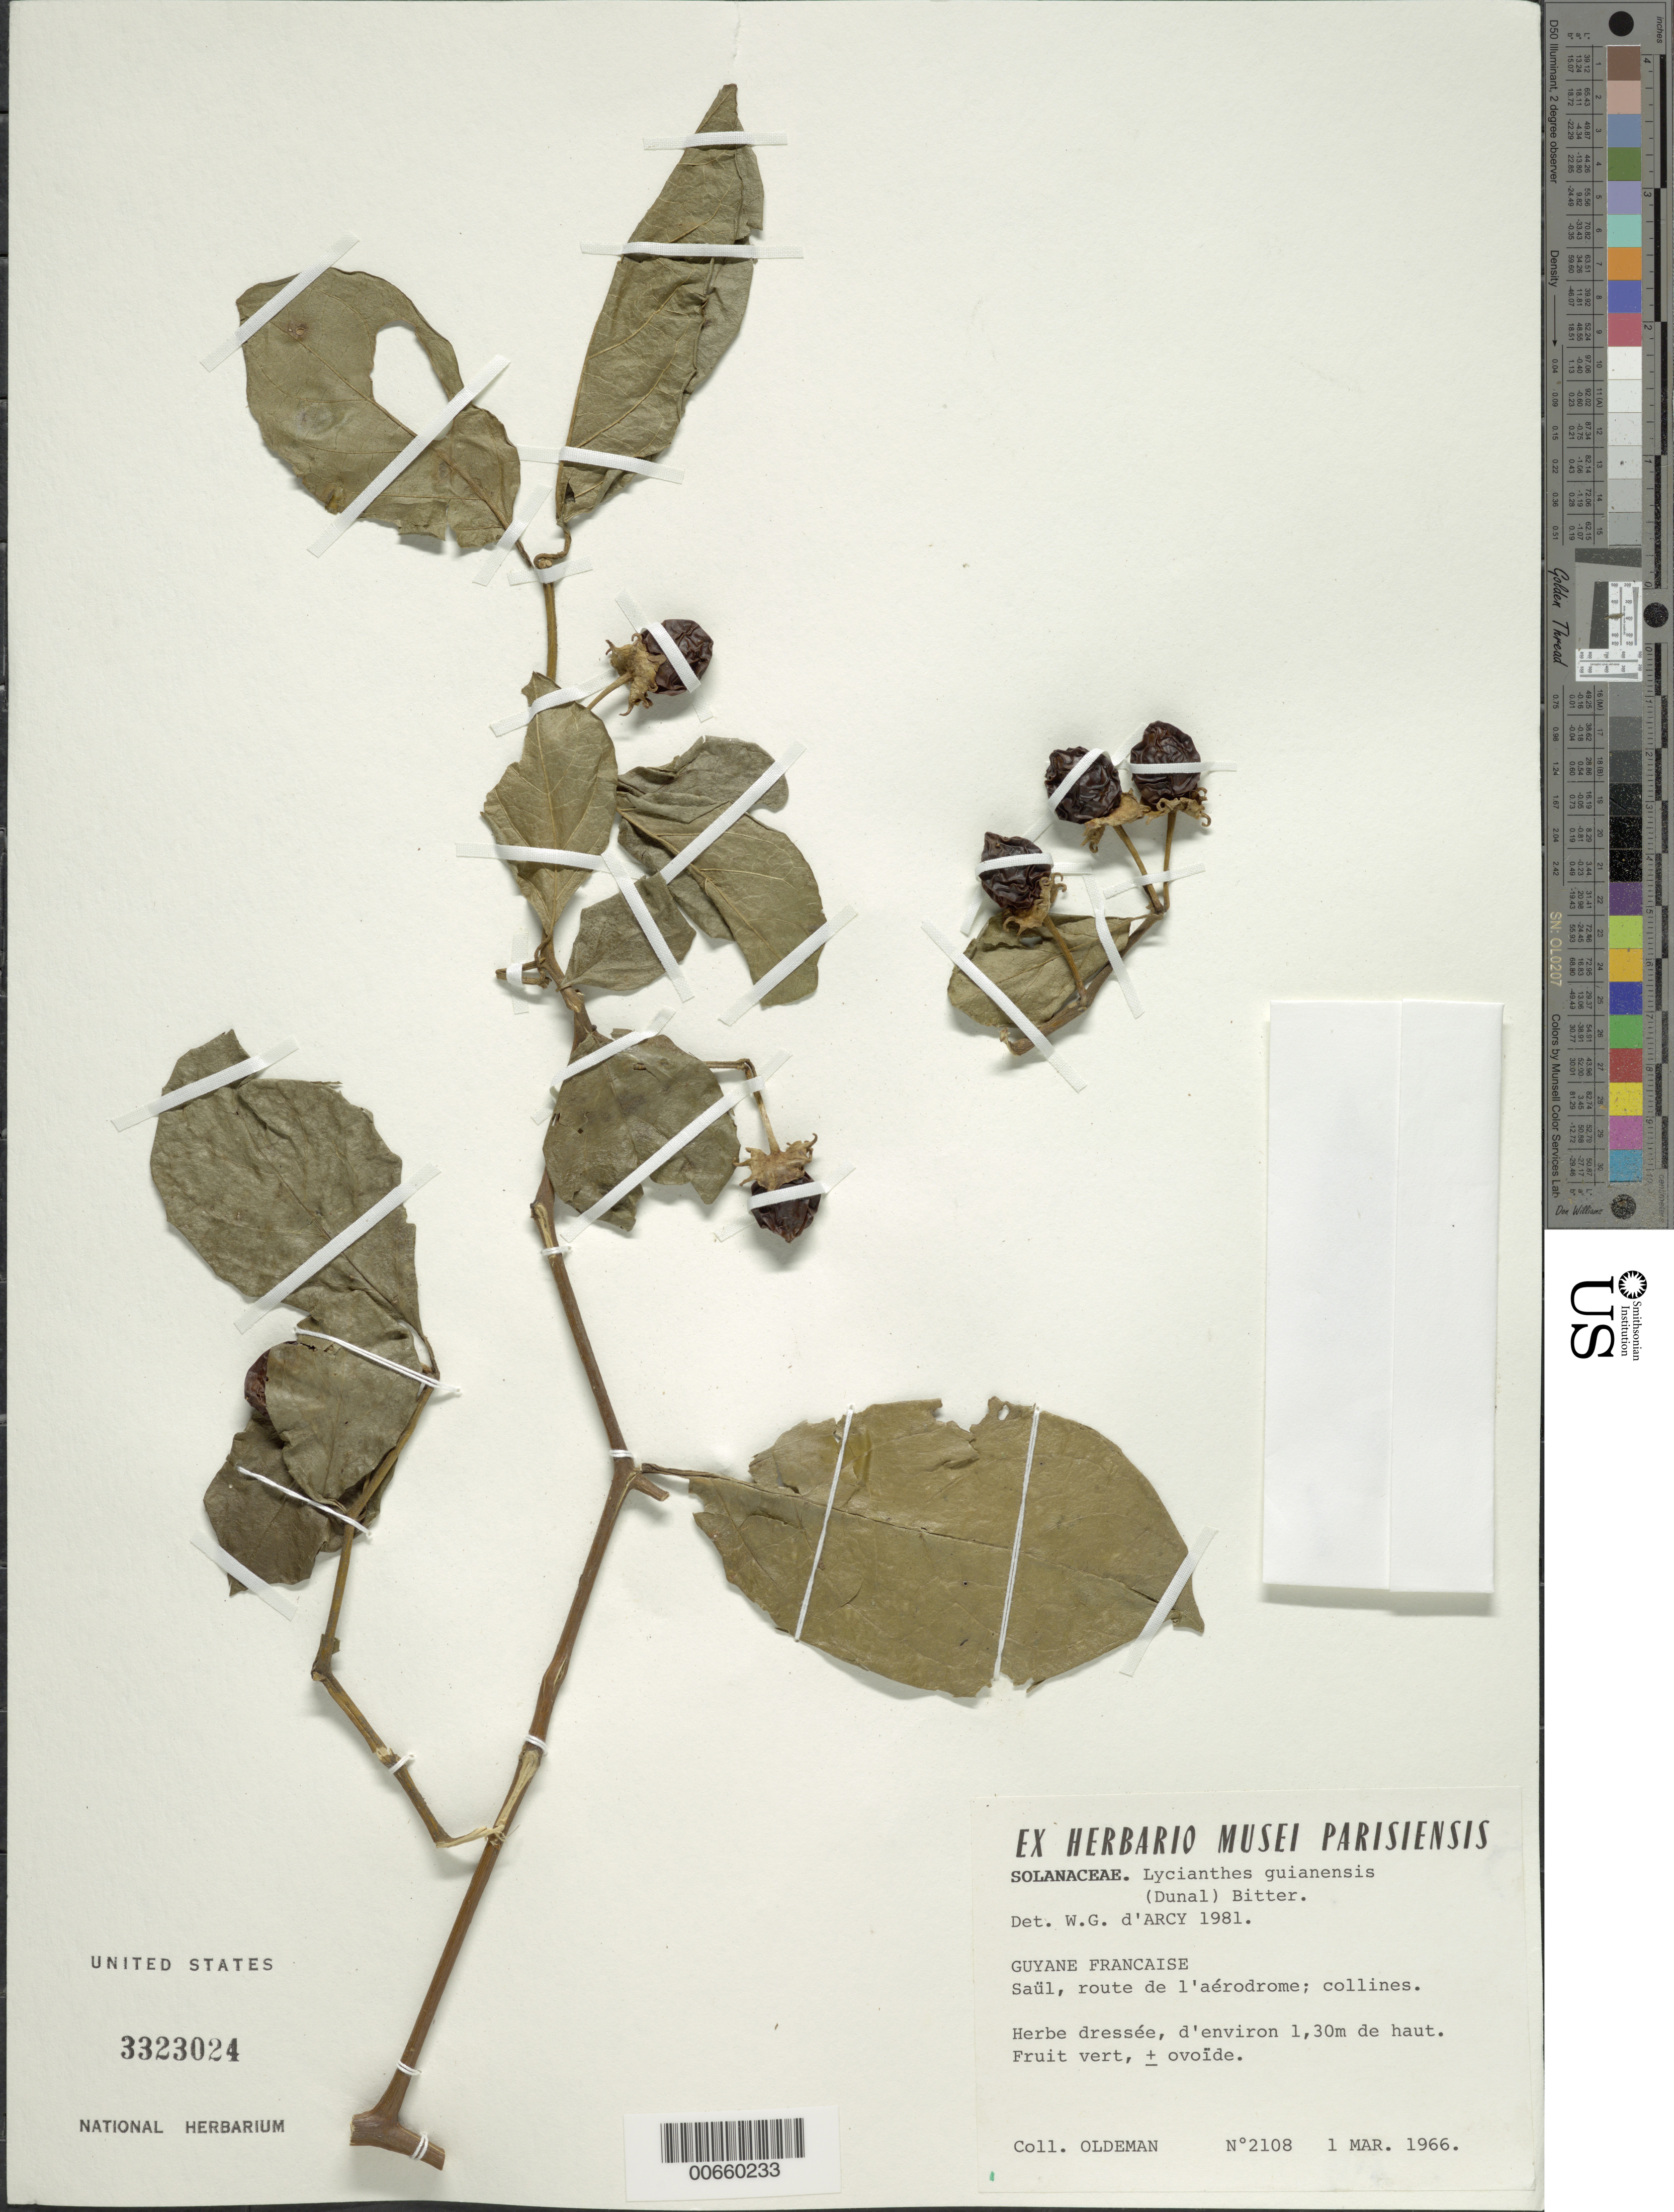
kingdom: Plantae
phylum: Tracheophyta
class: Magnoliopsida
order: Solanales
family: Solanaceae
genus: Lycianthes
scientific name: Lycianthes guianensis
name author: (Dunal) Bitter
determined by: D'Arcy, W. G.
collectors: R. Oldeman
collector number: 2108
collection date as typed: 1-Mar-66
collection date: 1966-03-01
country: French Guiana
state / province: Saint-Laurent-du-Maroni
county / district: Saül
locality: Saül, route de l'aérodrome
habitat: Collines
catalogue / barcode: US 3323024